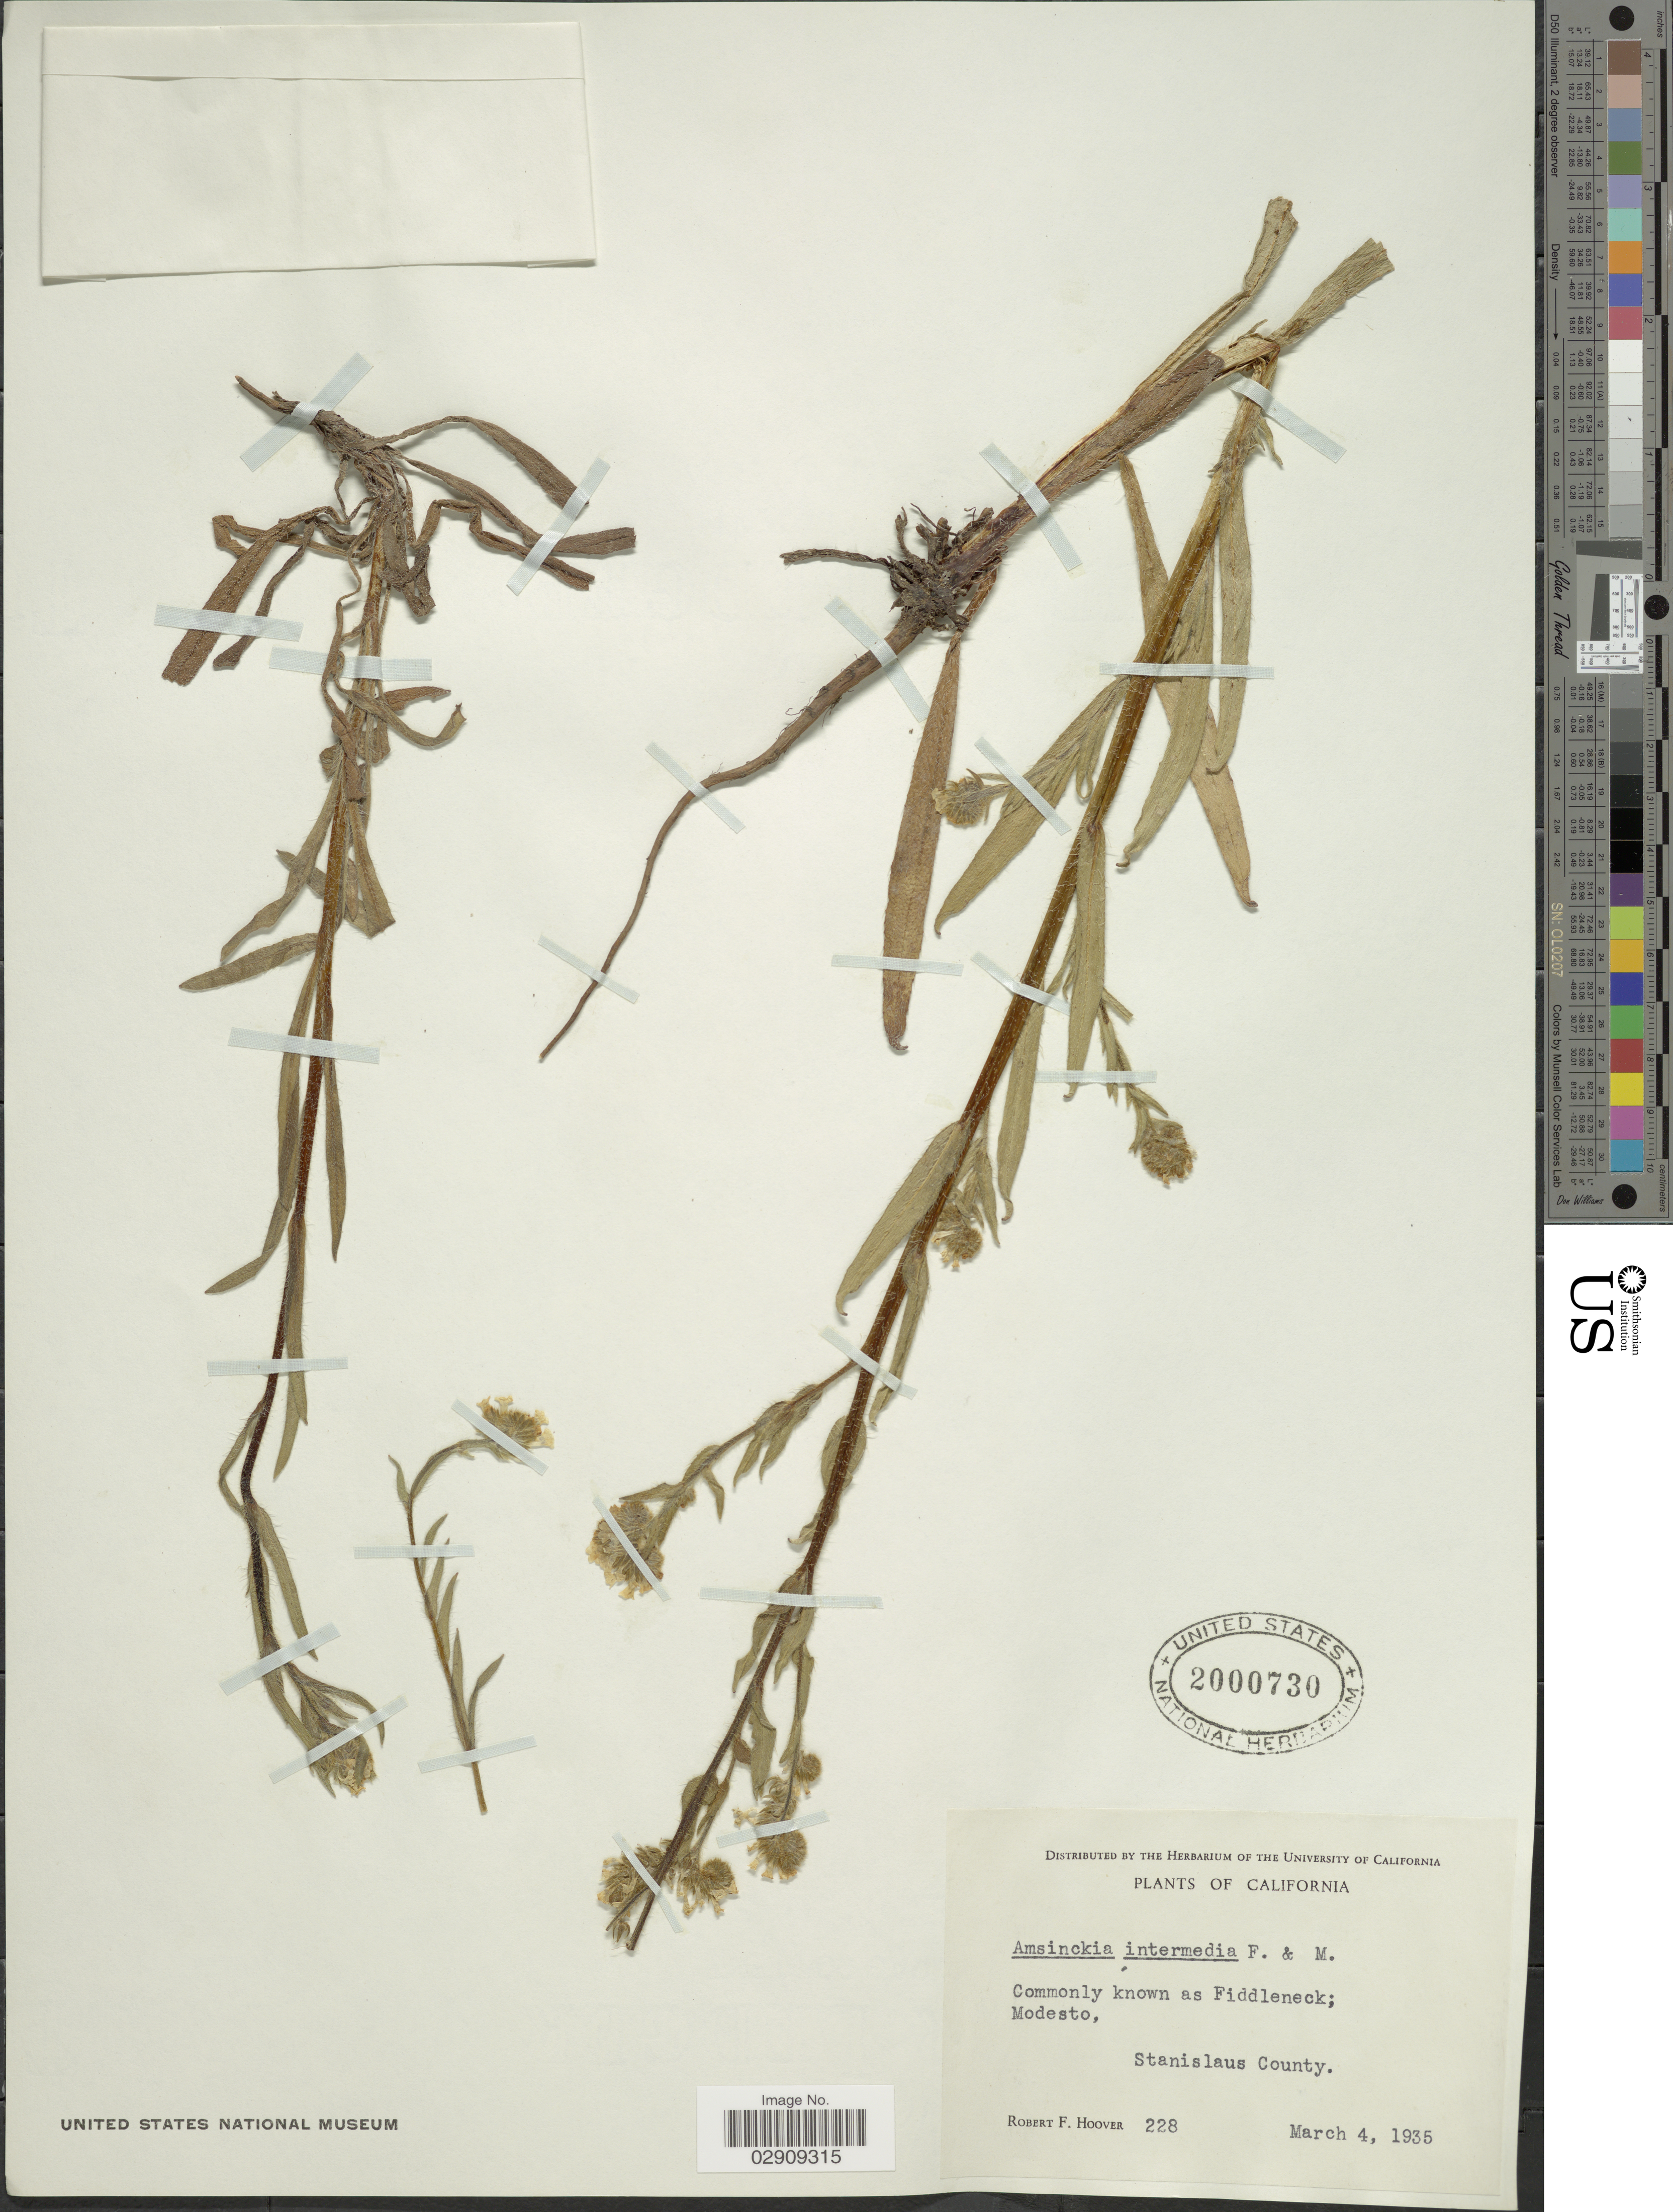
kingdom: Plantae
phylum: Tracheophyta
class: Magnoliopsida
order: Boraginales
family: Boraginaceae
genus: Amsinckia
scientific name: Amsinckia menziesii var. intermedia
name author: (Fisch. & C.A. Mey.) Ganders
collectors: R. F. Hoover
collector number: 228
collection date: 1935-03-04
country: United States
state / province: California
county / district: Stanislaus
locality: Livermore, Stanislaus County.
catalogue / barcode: US 2000730